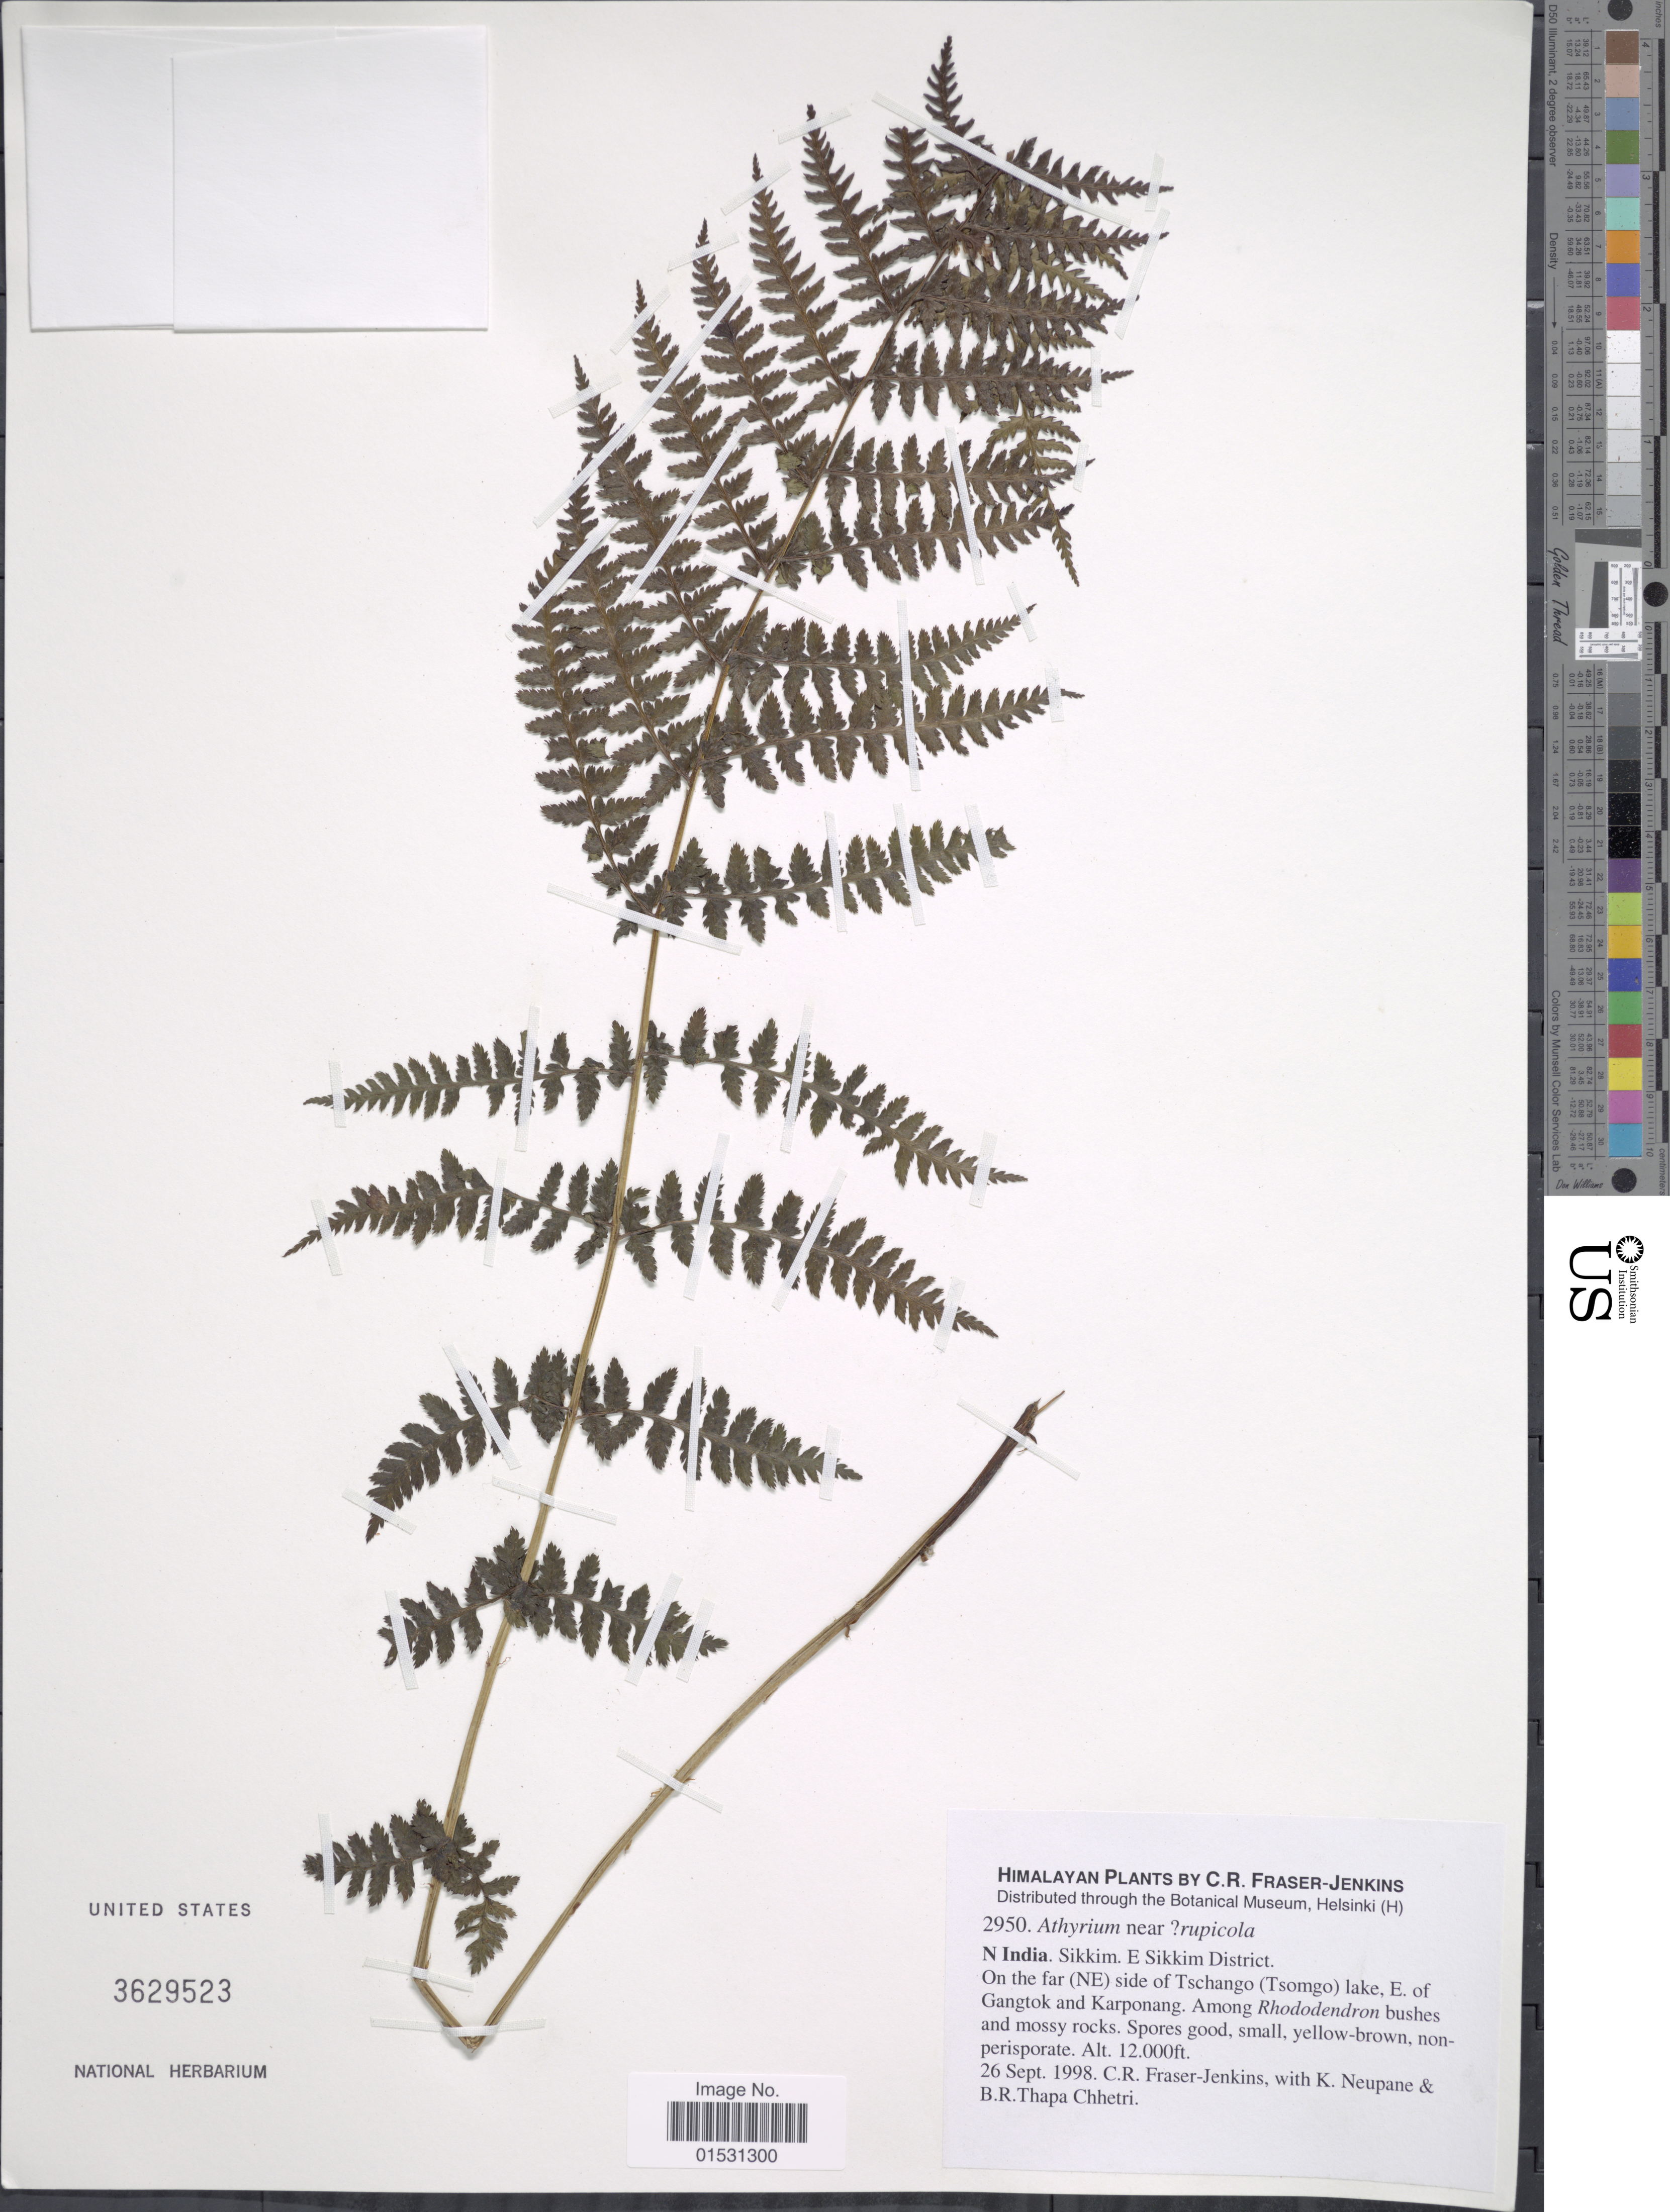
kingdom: Plantae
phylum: Tracheophyta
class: Polypodiopsida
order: Polypodiales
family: Athyriaceae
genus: Athyrium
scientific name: Athyrium sp.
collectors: C. R. Fraser-Jenkins, K. Neupane & B. Thapa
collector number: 2950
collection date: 1998-09-26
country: India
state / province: Sikkim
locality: Himalayan. N India. E Sikkim District. On the far (NE) side of Tschango (Tsomgo) lake, E. of Gangtok and Karponang.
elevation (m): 3658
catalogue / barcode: US 3629523